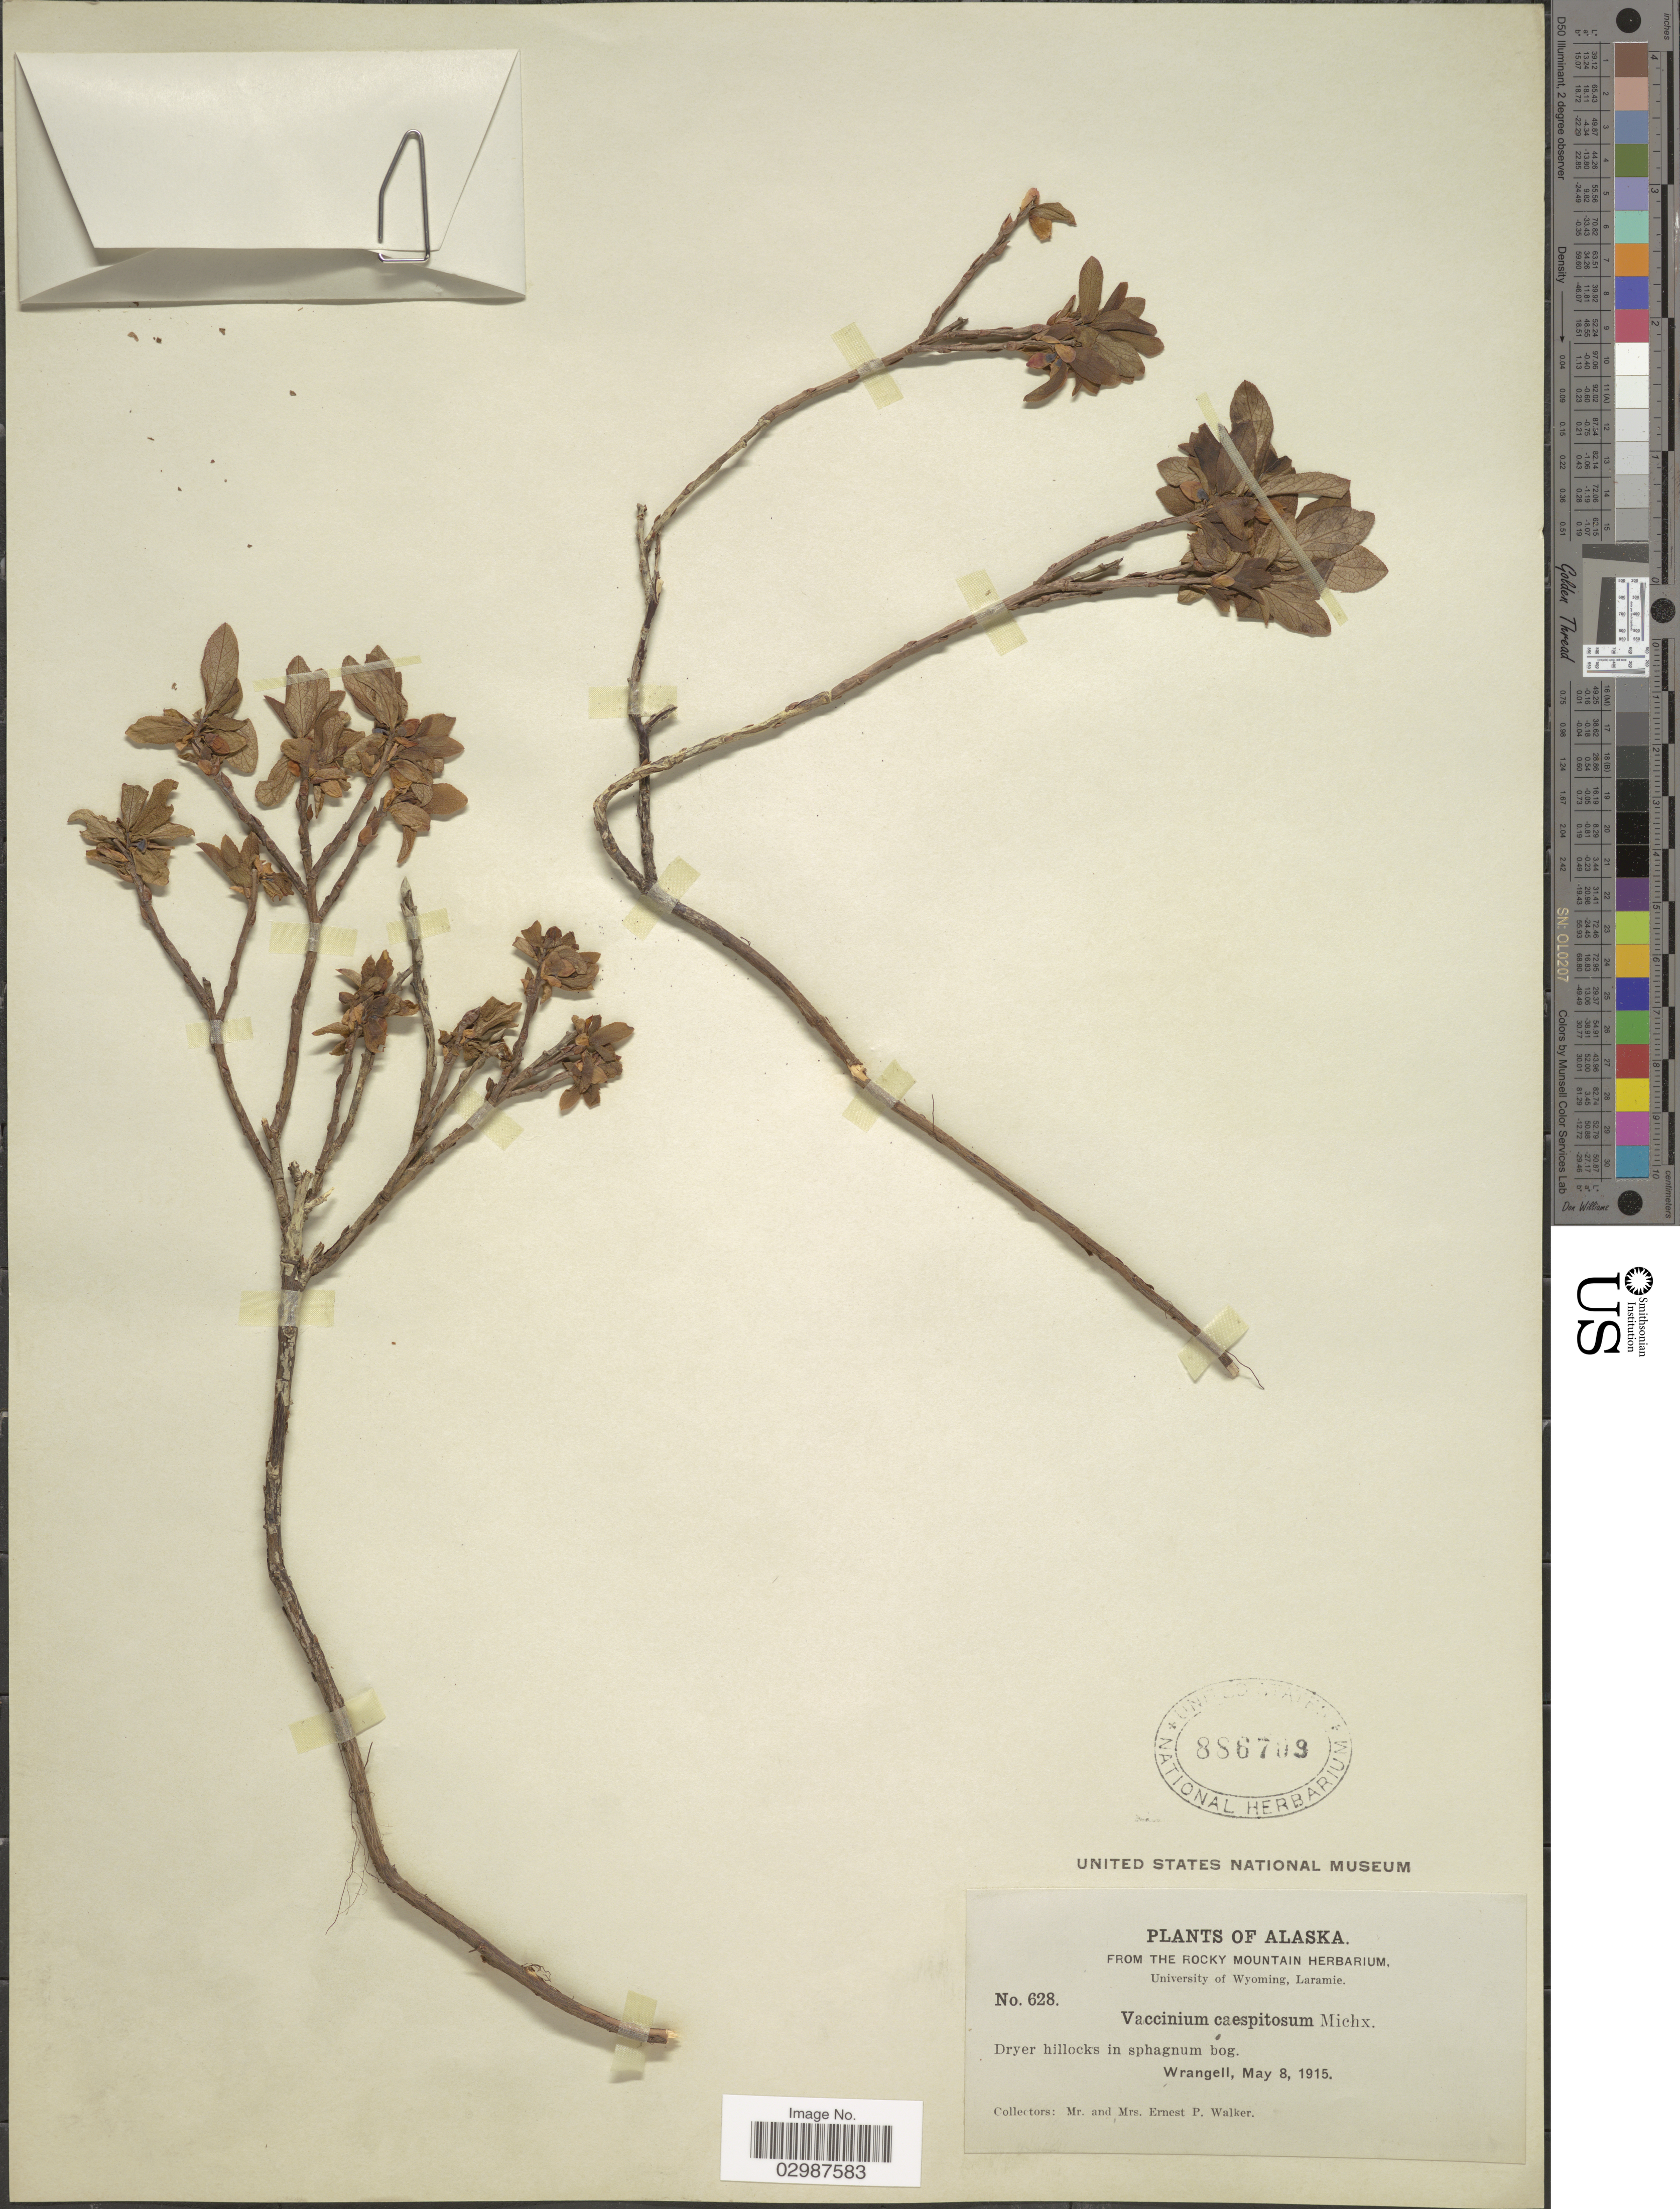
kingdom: Plantae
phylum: Tracheophyta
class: Magnoliopsida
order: Ericales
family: Ericaceae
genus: Vaccinium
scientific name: Vaccinium caespitosum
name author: Michx.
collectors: E. P. Walker & E. Walker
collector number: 628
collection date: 1915-05-08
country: United States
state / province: Alaska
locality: Wrangell.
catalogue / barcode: US 886709